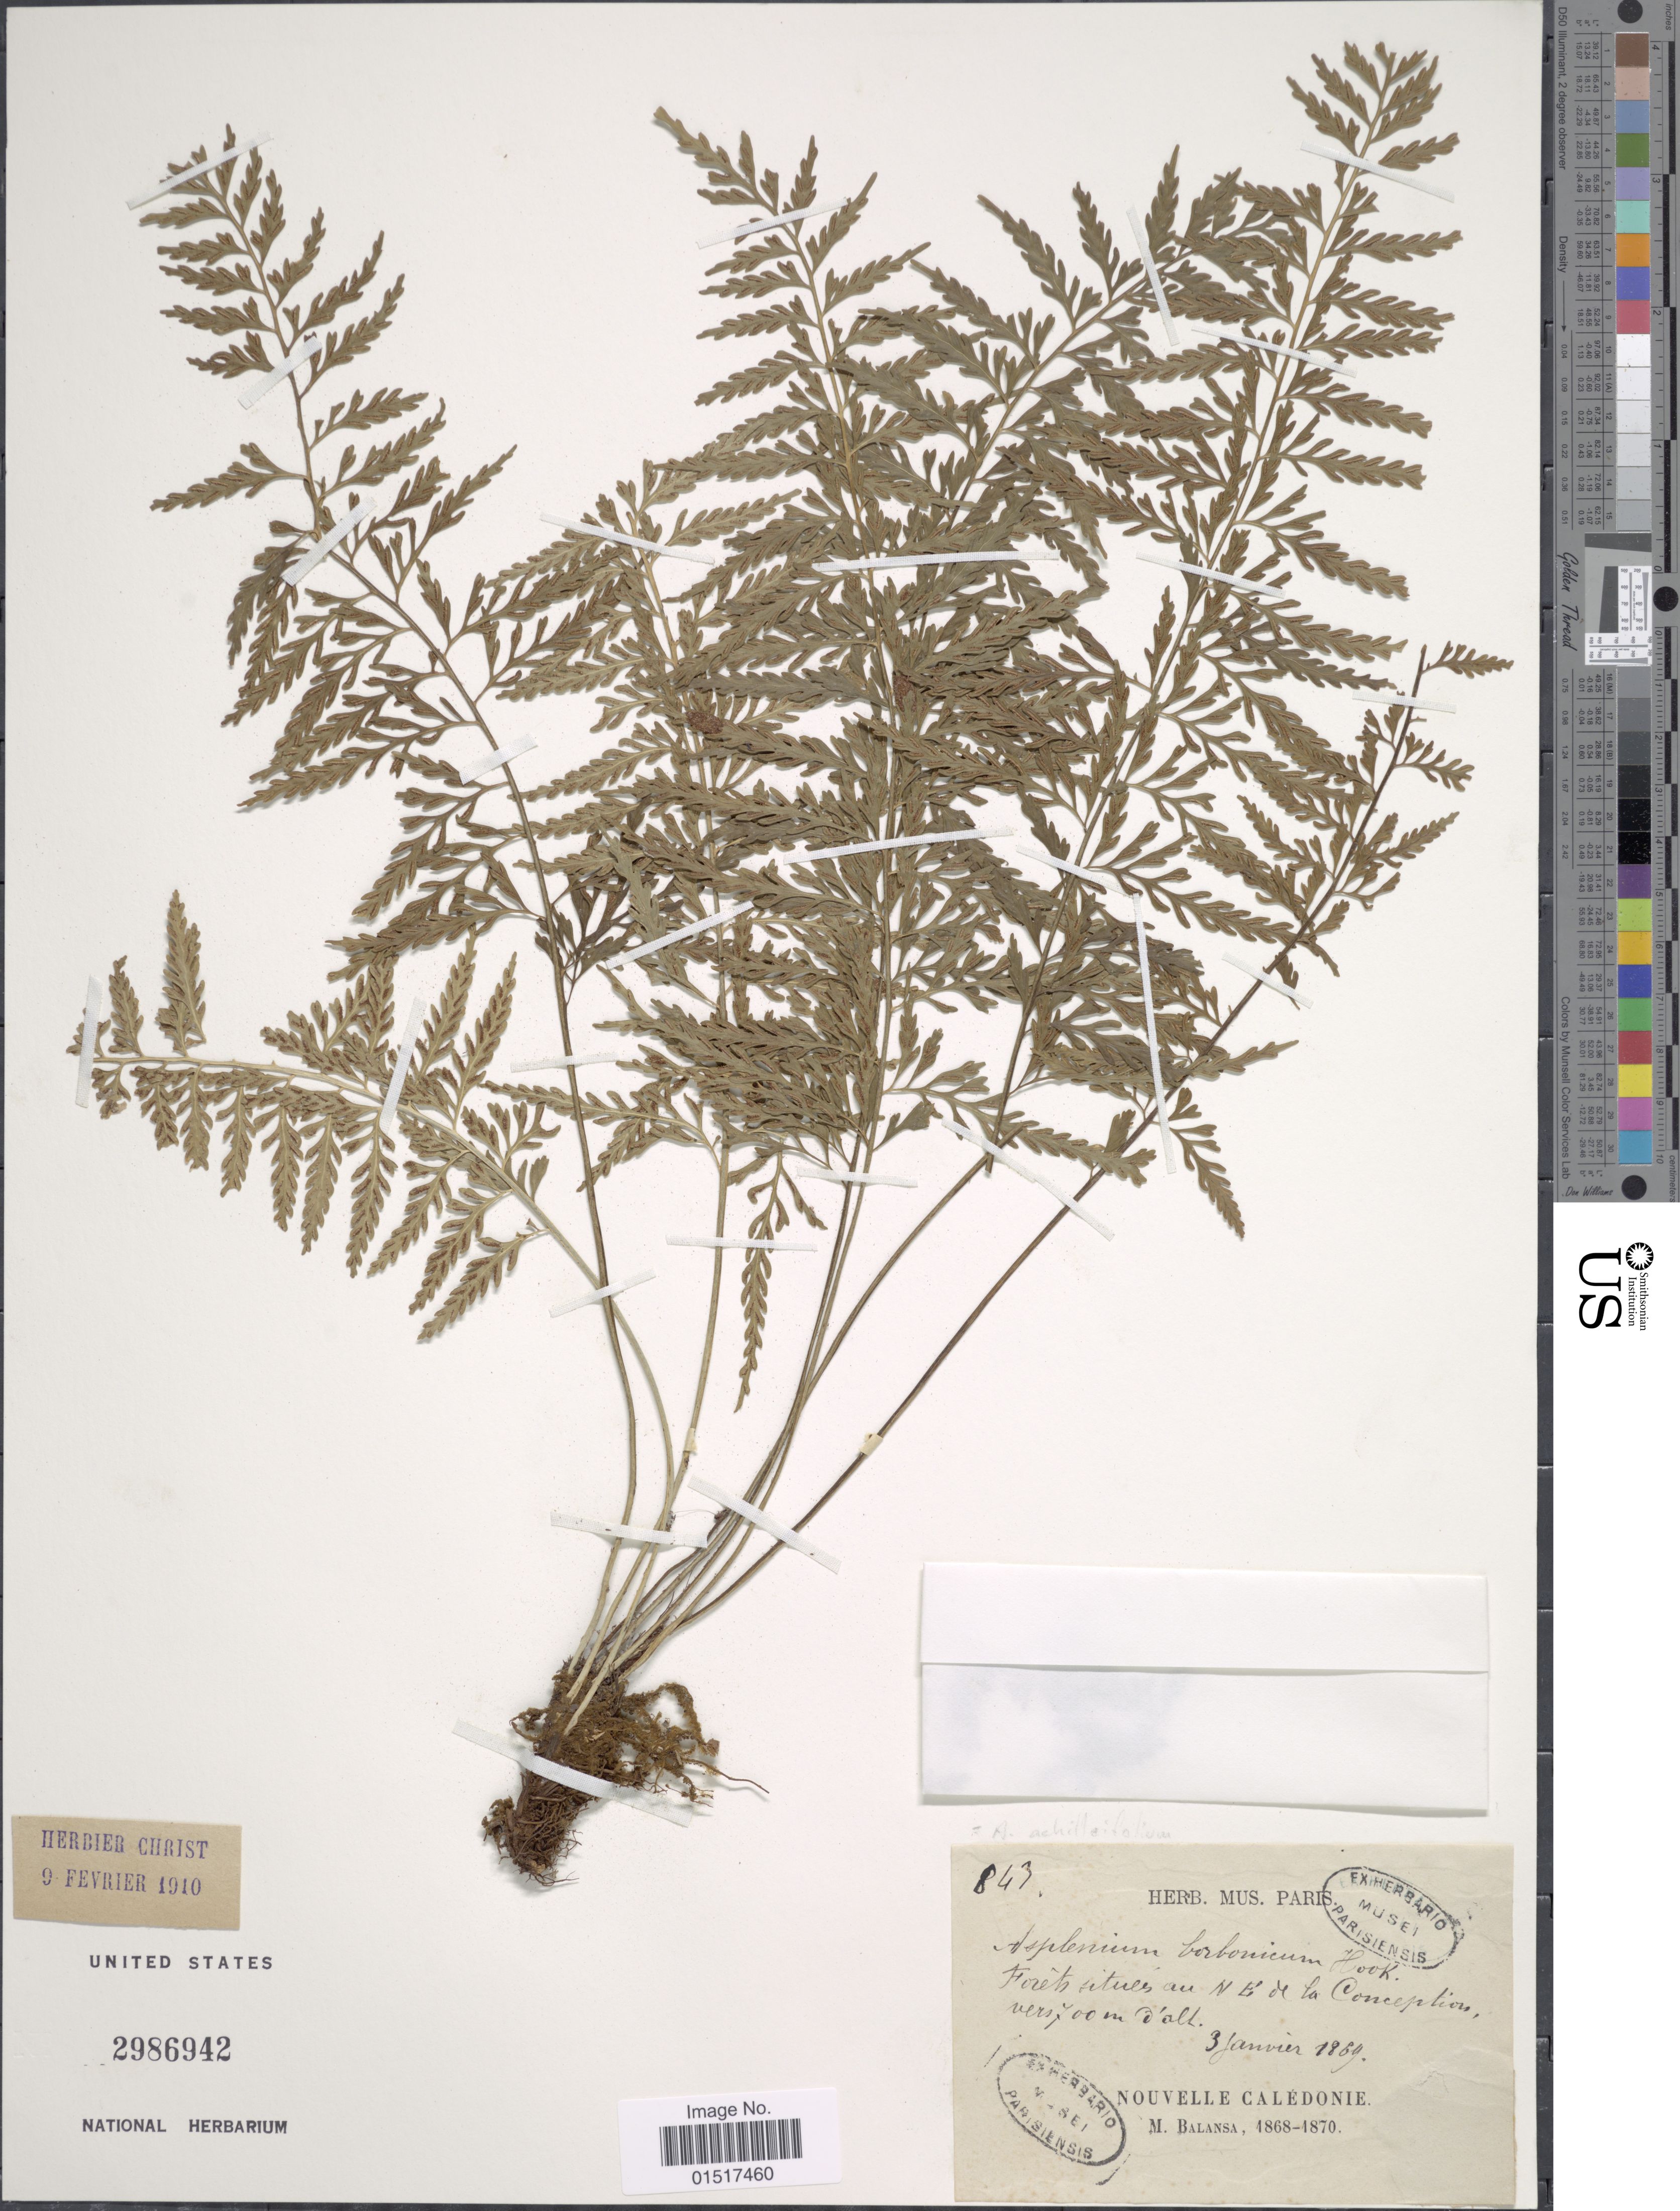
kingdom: Plantae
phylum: Tracheophyta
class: Polypodiopsida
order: Polypodiales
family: Aspleniaceae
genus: Asplenium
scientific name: Asplenium achilleifolium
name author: (M. Martens & Galeotti) Liebm.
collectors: B. Balansa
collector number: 843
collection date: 1869-01-03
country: New Caledonia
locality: Nouvelle Calédonie. Forêts situes au NE de la Conception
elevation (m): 700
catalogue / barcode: US 2986942